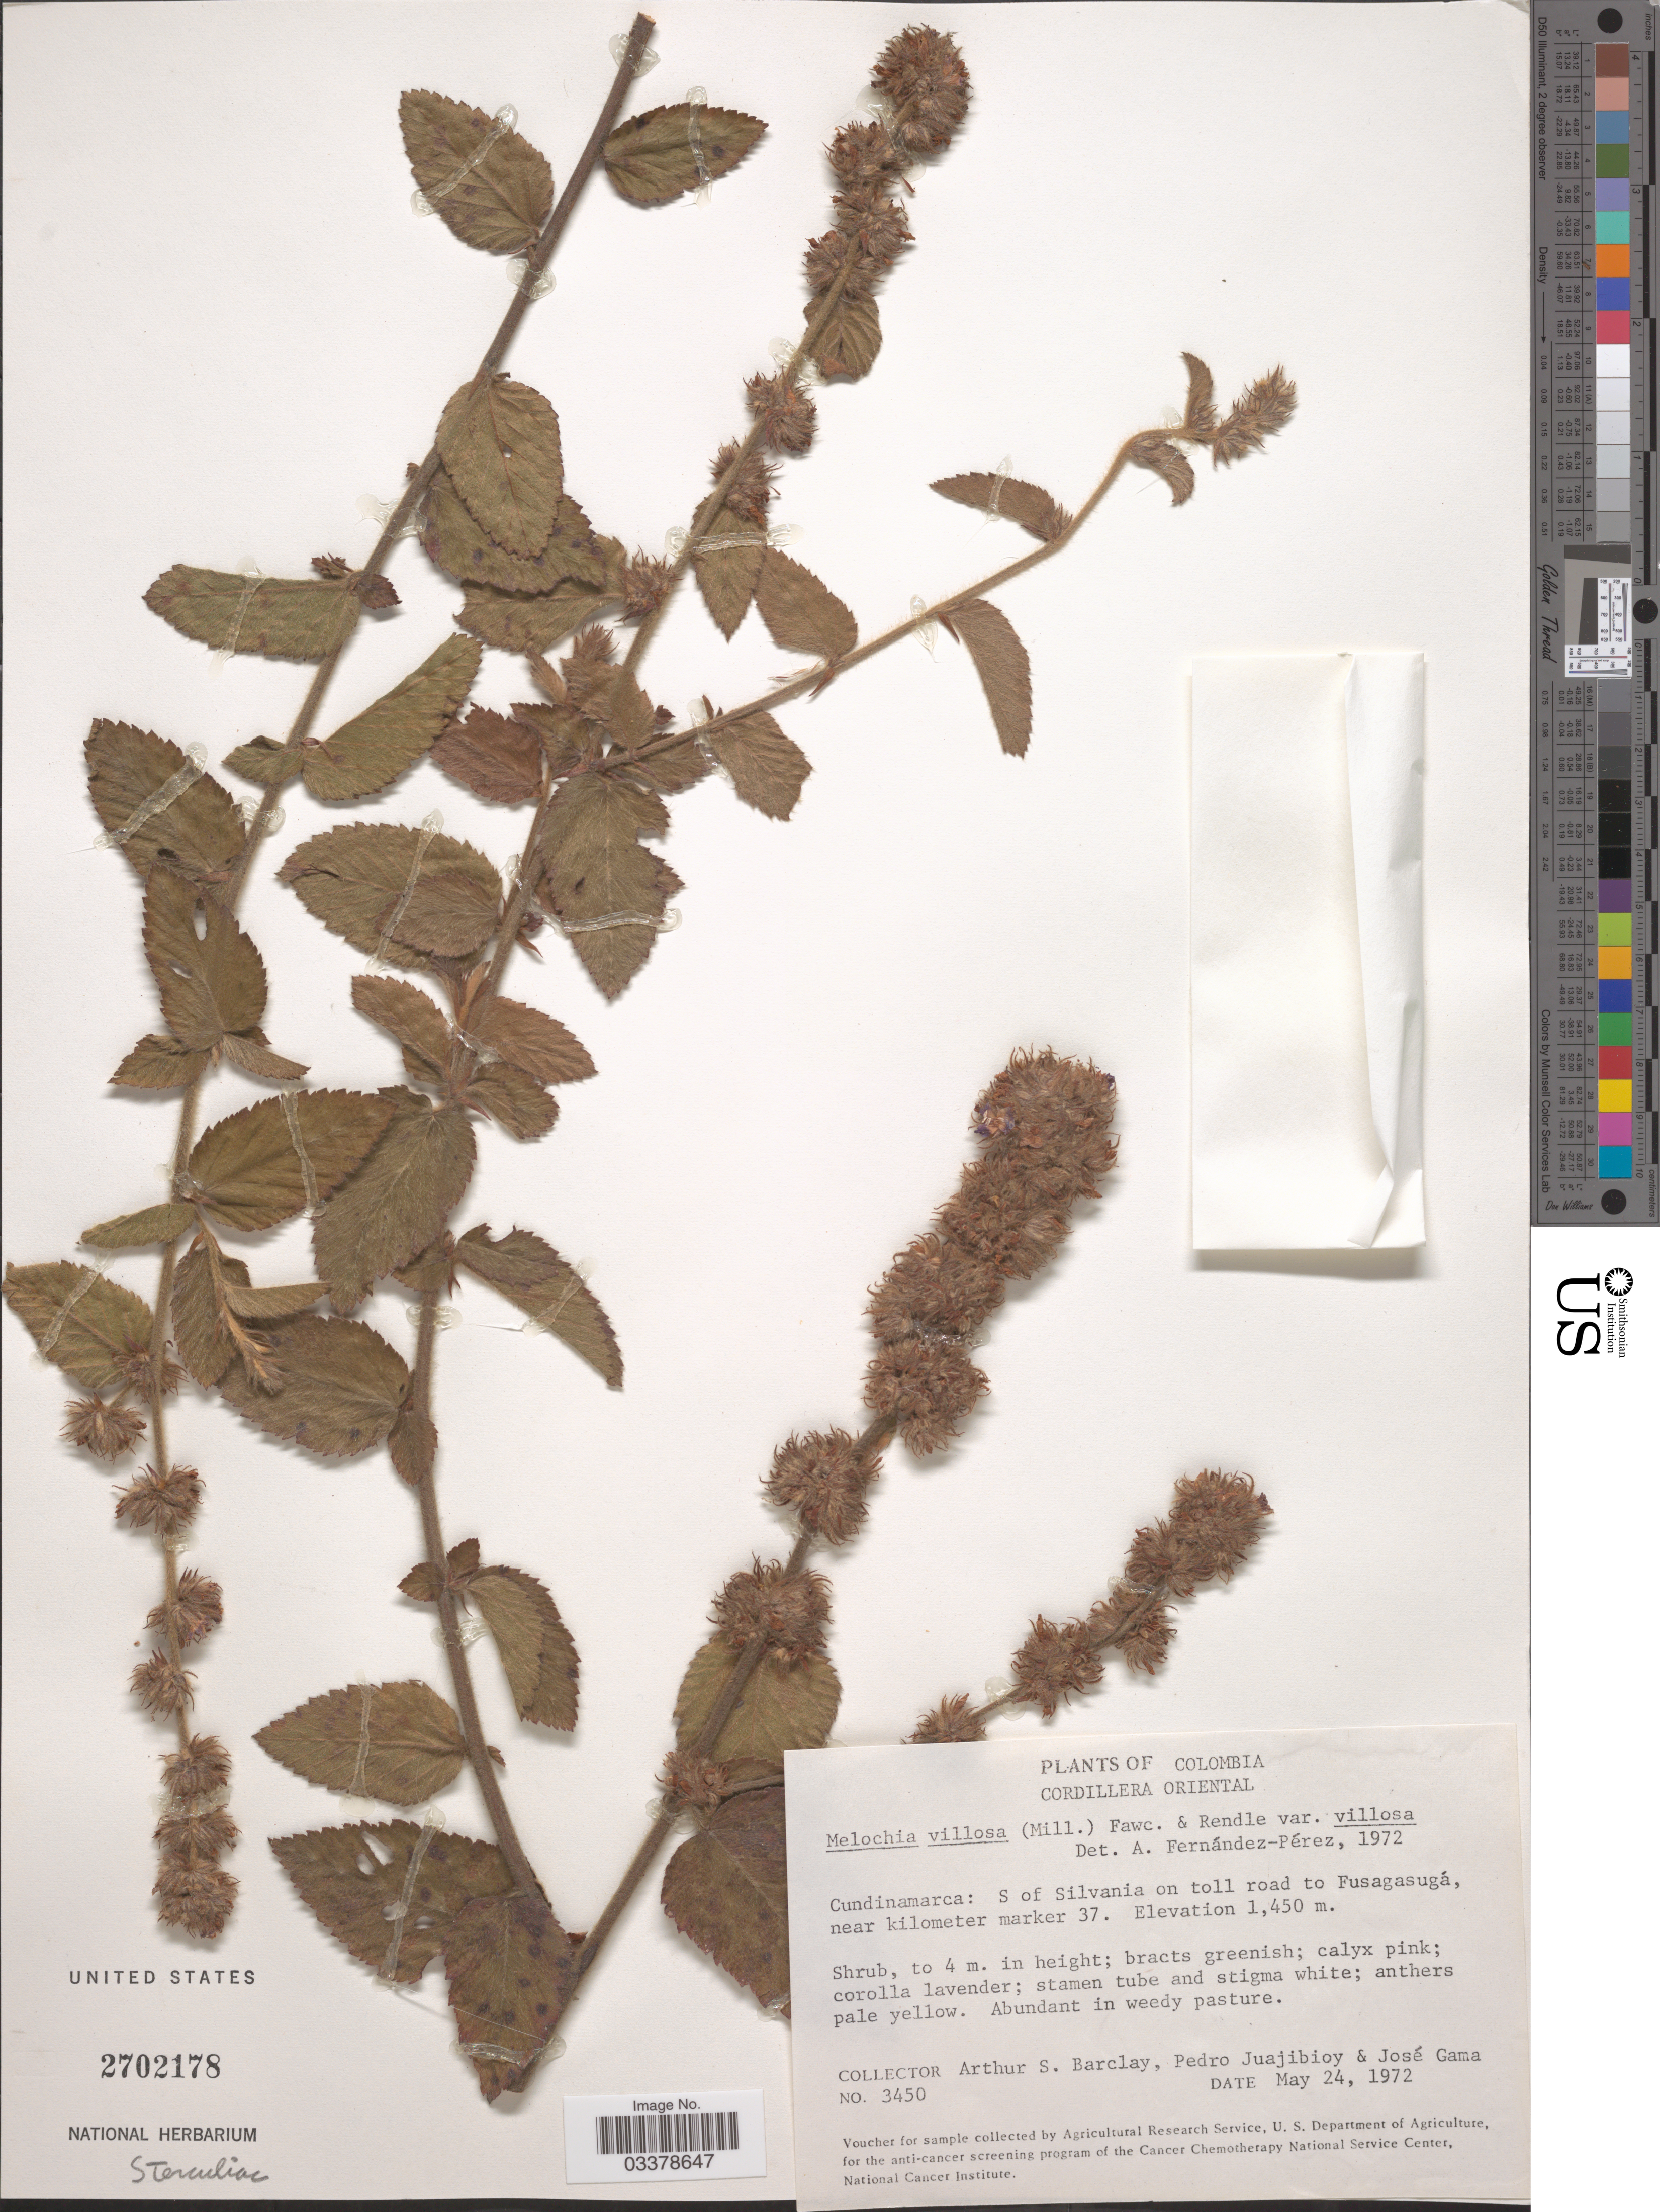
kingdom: Plantae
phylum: Tracheophyta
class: Magnoliopsida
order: Malvales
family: Malvaceae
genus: Melochia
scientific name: Melochia spicata var. spicata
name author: (L.) Fryxell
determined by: Dorr, L. J., (BOT), Smithsonian Institution - National Museum of Natural History (UNITED STATES)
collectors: A. S. Barclay, P. Juajibioy & J. Gama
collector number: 3450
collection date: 1972-05-24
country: Colombia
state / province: Cundinamarca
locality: Cordillera Oriental. S of Silvania on toll road to Fusagasugá, near kilometer marker 37.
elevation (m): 1450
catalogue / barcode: US 2702178